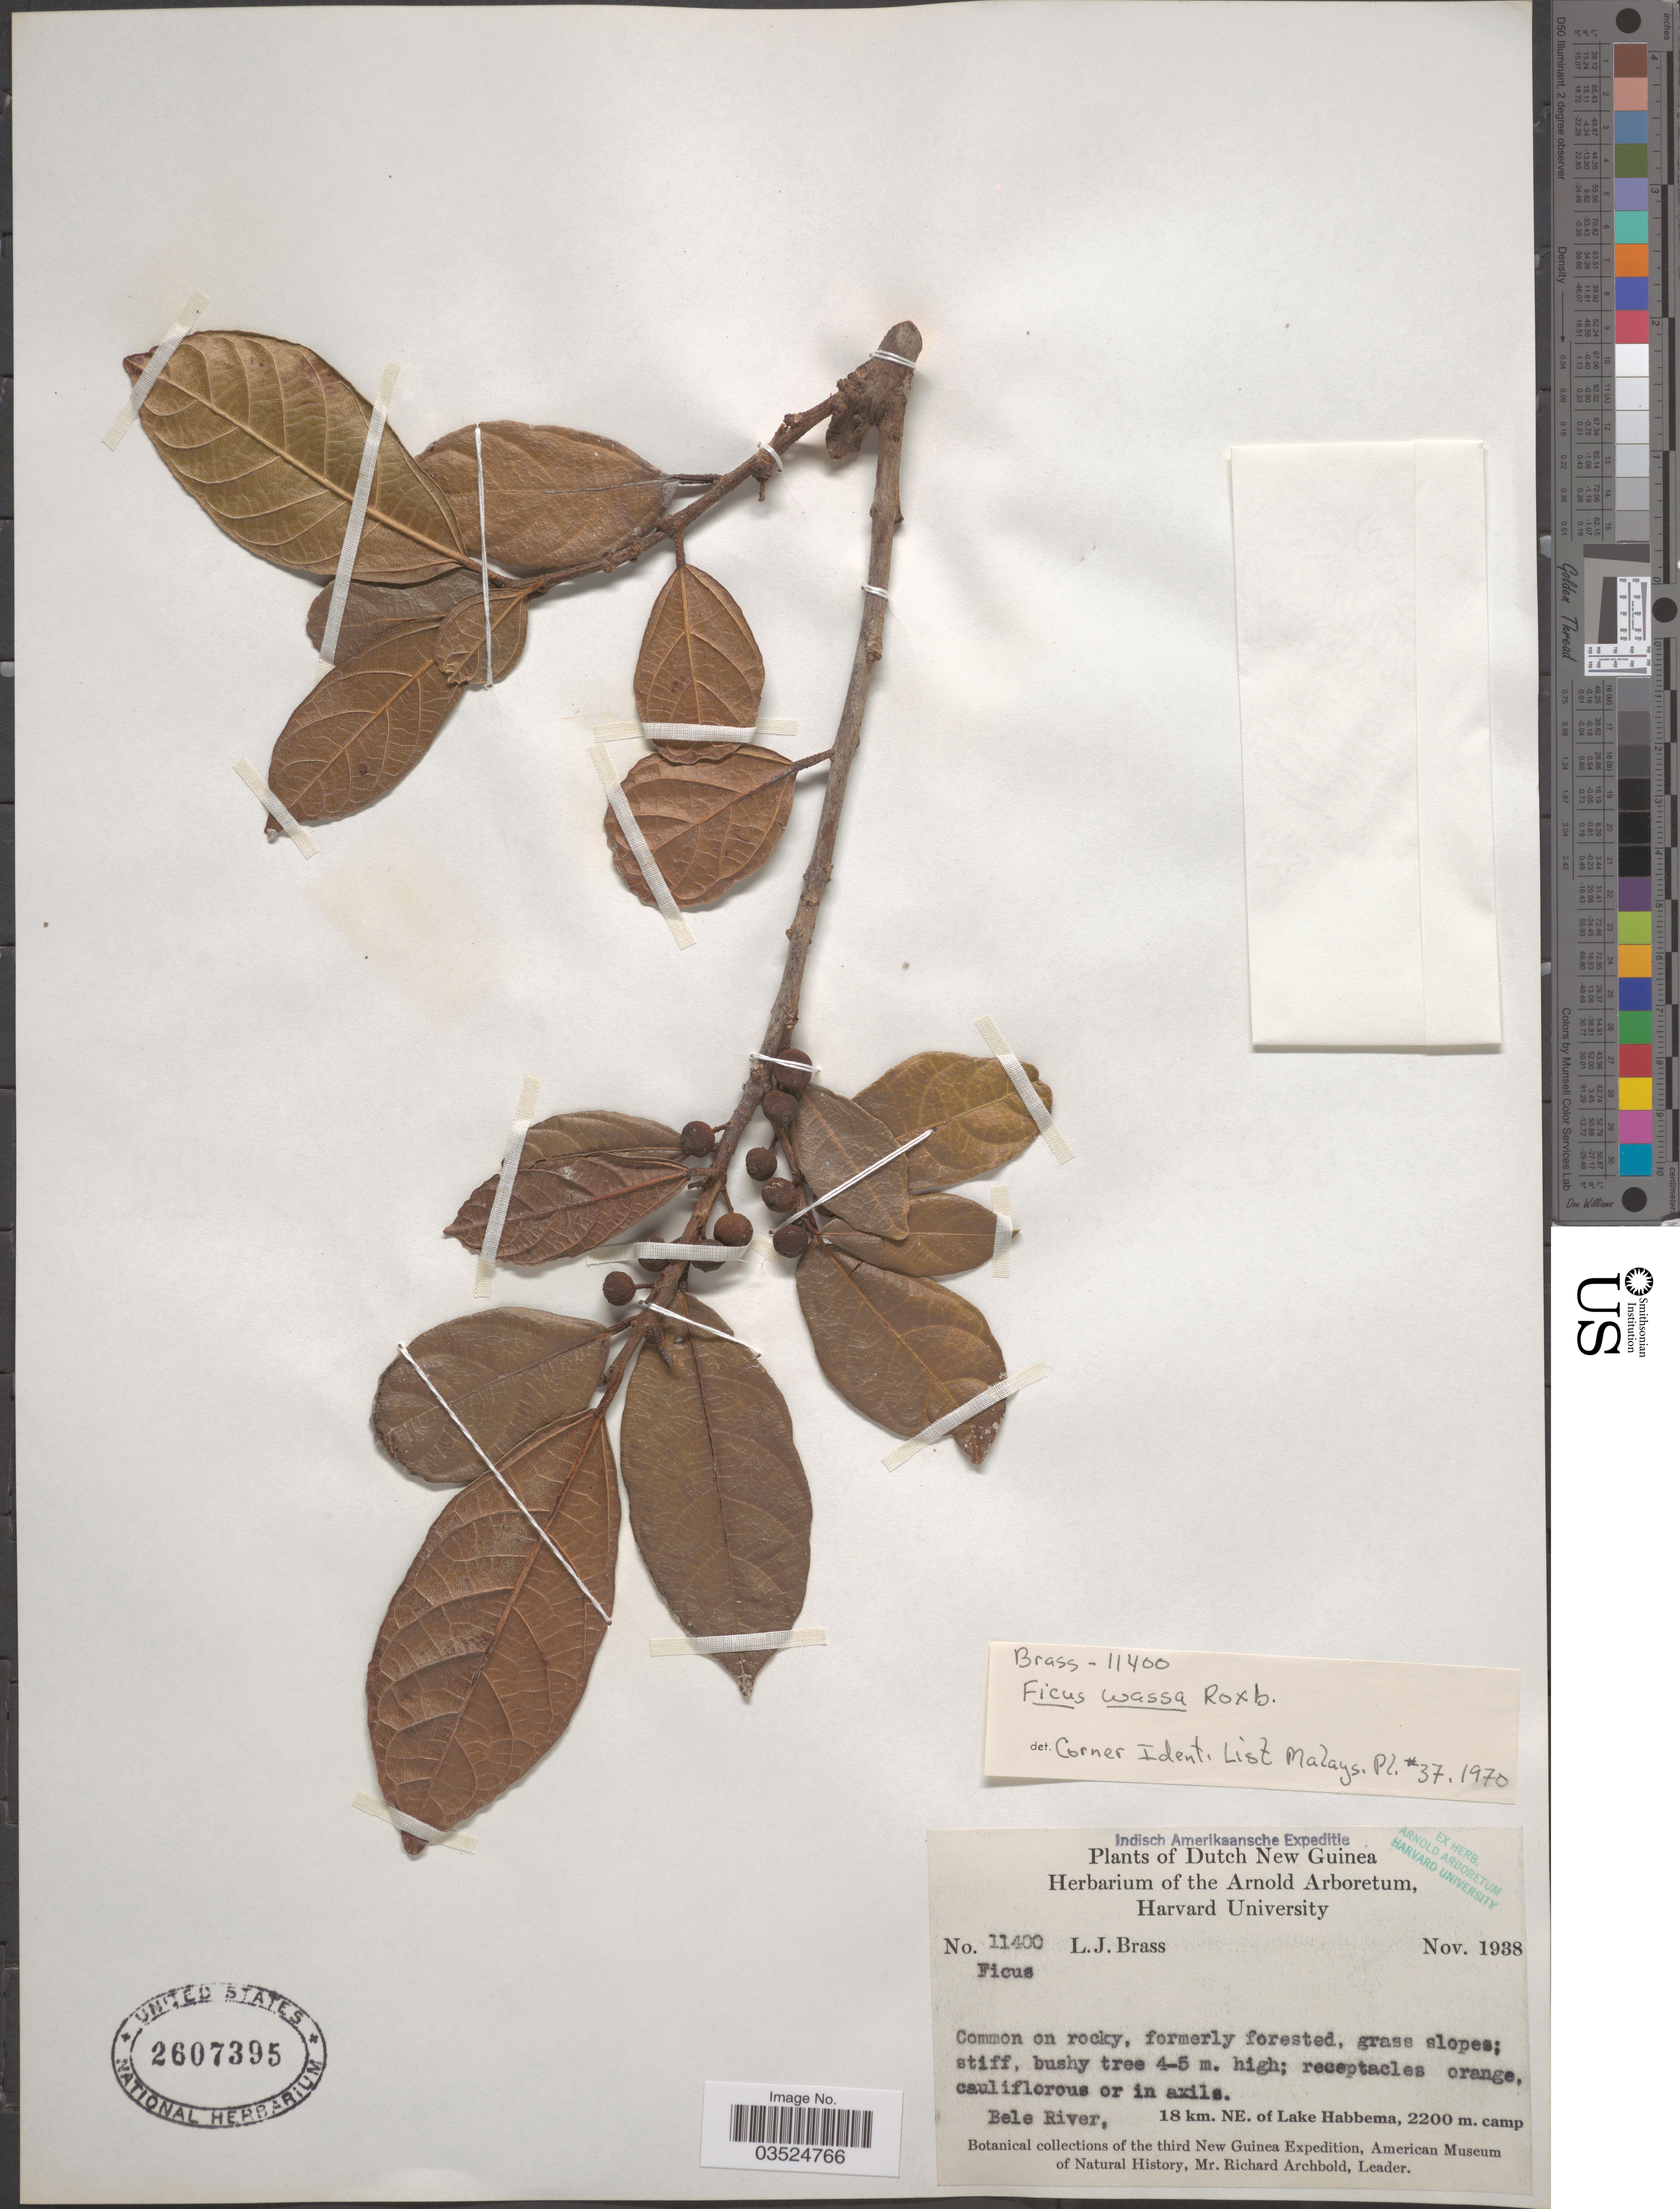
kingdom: Plantae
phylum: Tracheophyta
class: Magnoliopsida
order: Rosales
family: Moraceae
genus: Ficus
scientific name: Ficus wassa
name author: Roxb.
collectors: L. J. Brass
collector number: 11400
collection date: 1938-11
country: Indonesia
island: New Guinea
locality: Dutch New Guinea. Bele River, 18 km. NE. of Lake Habbema.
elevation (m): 2200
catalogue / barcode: US 2607395